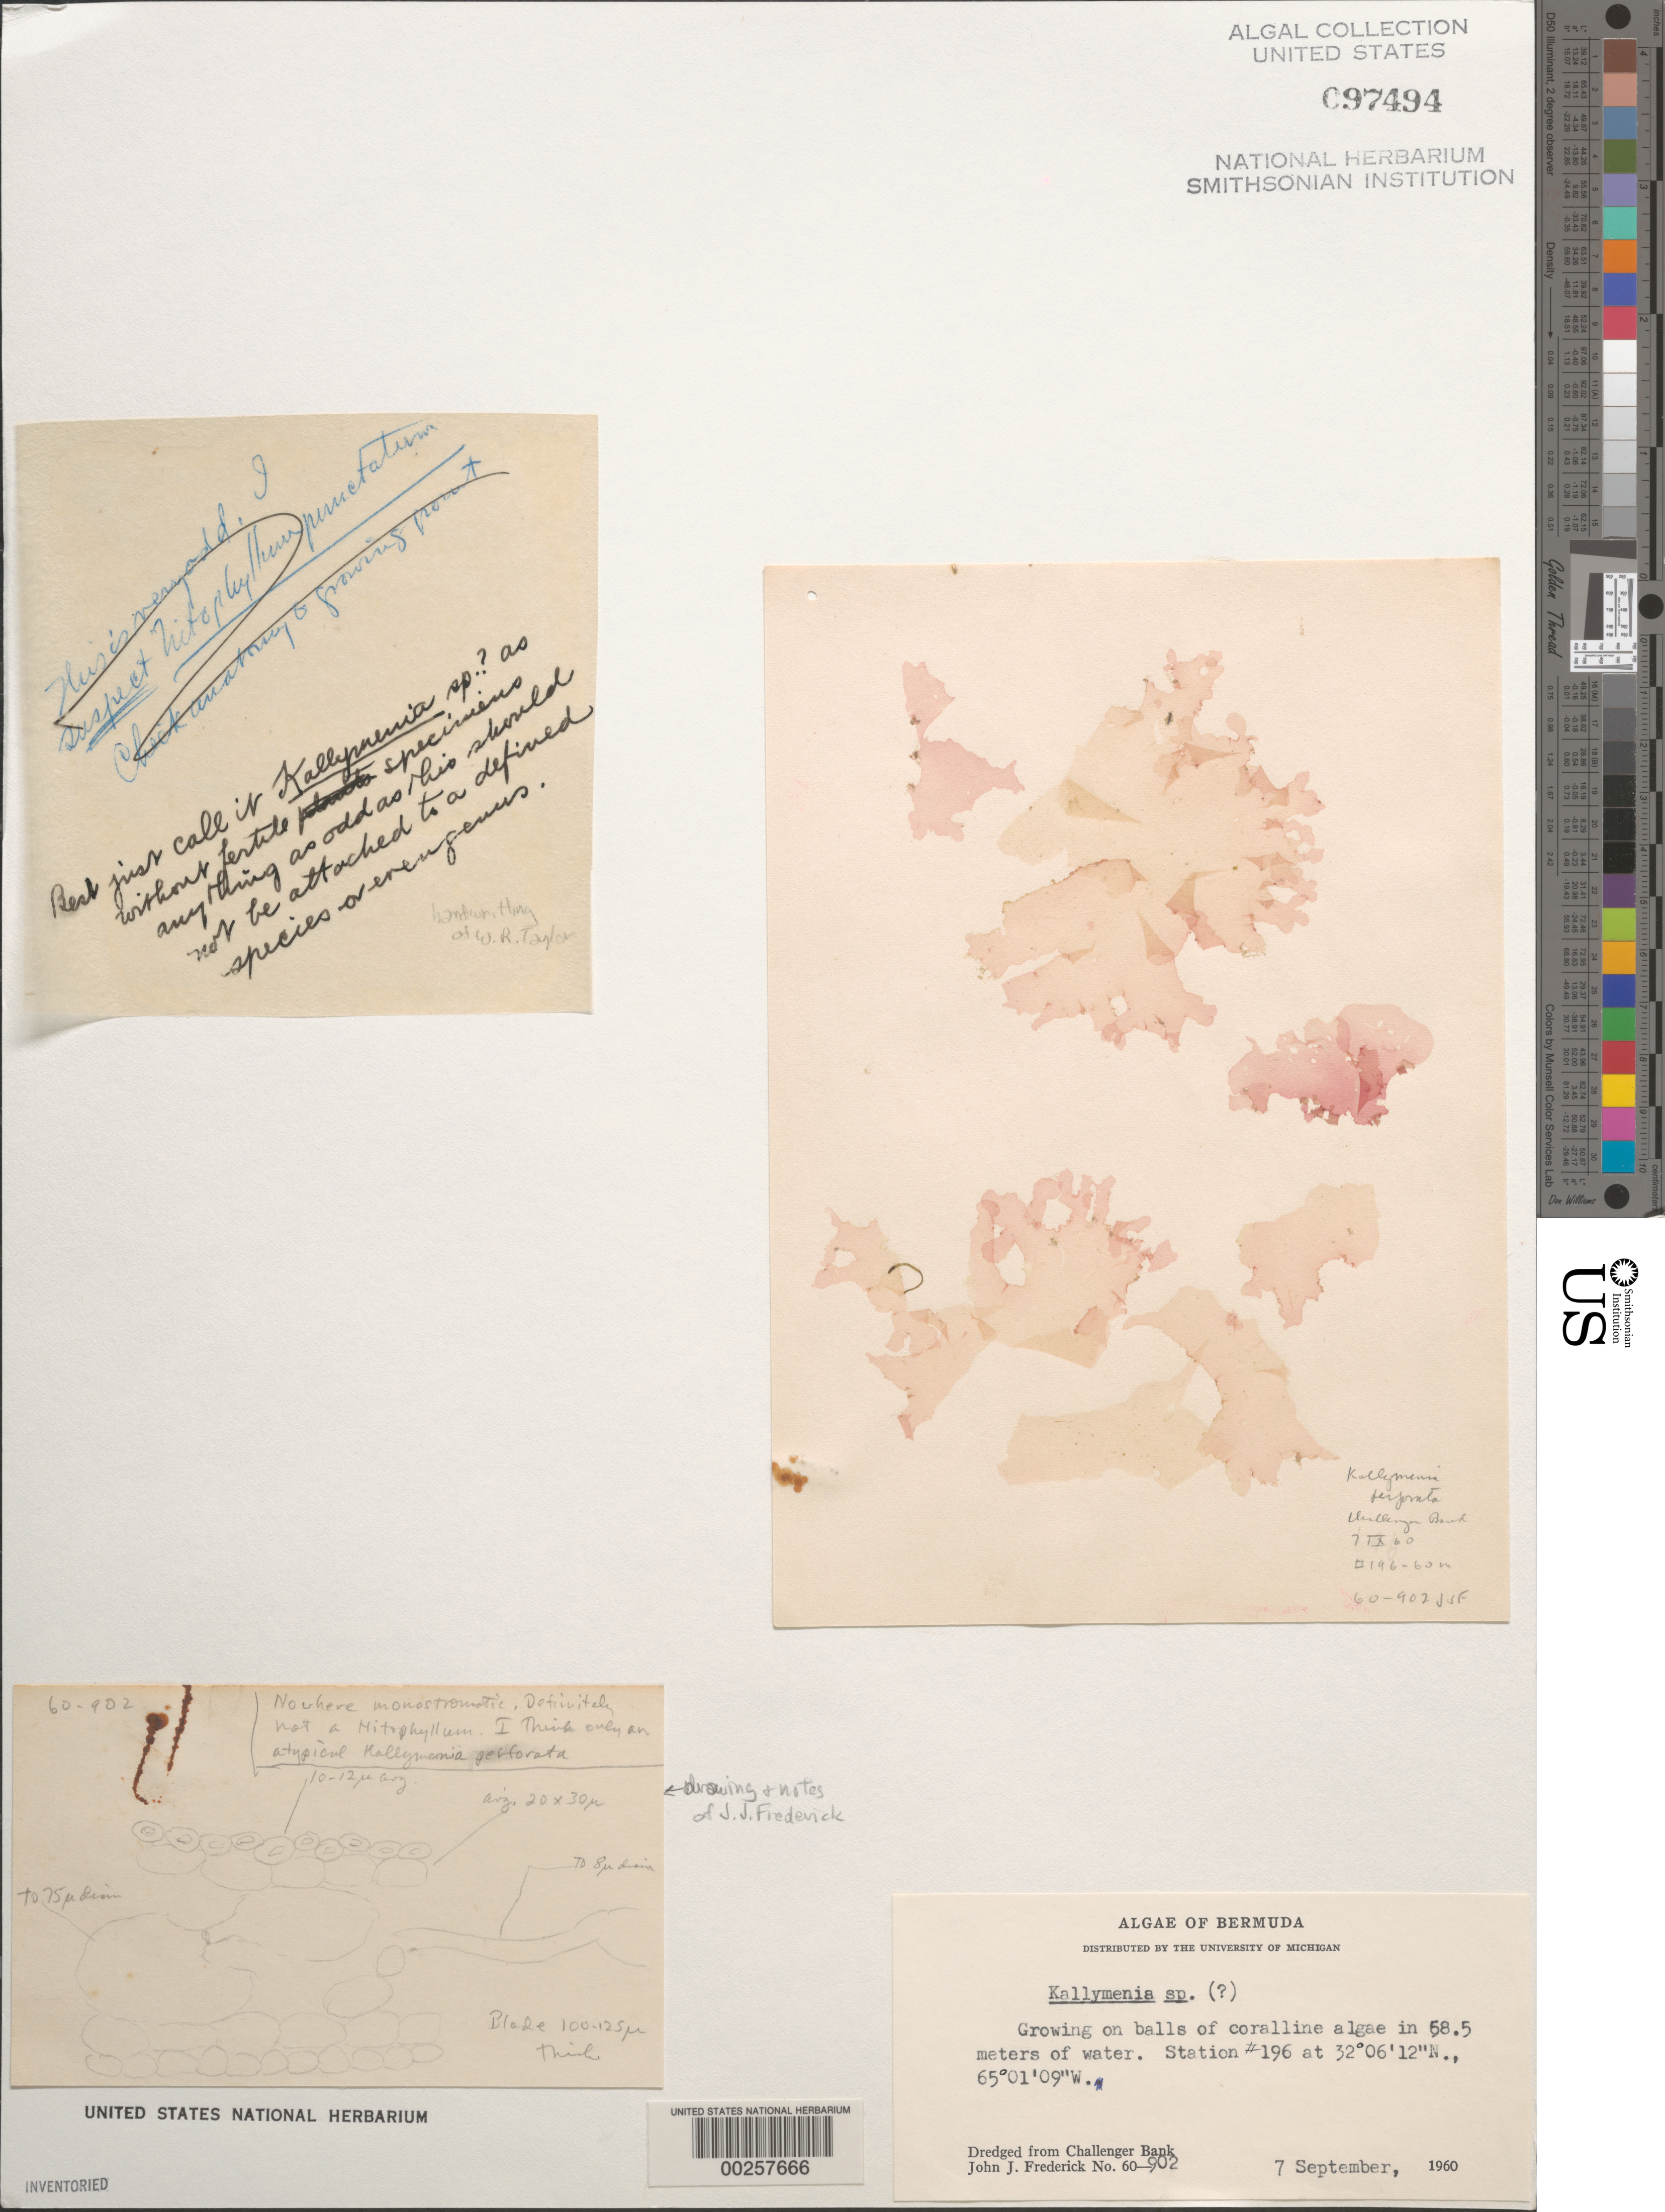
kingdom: Plantae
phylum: Rhodophyta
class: Florideophyceae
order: Gigartinales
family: Kallymeniaceae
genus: Kallymenia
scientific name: Kallymenia sp.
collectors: J. Frederick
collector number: JJF 60-902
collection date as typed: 07 Sep 1960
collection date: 1960-09-07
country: Bermuda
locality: Challenger Bank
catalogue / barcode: US 97494